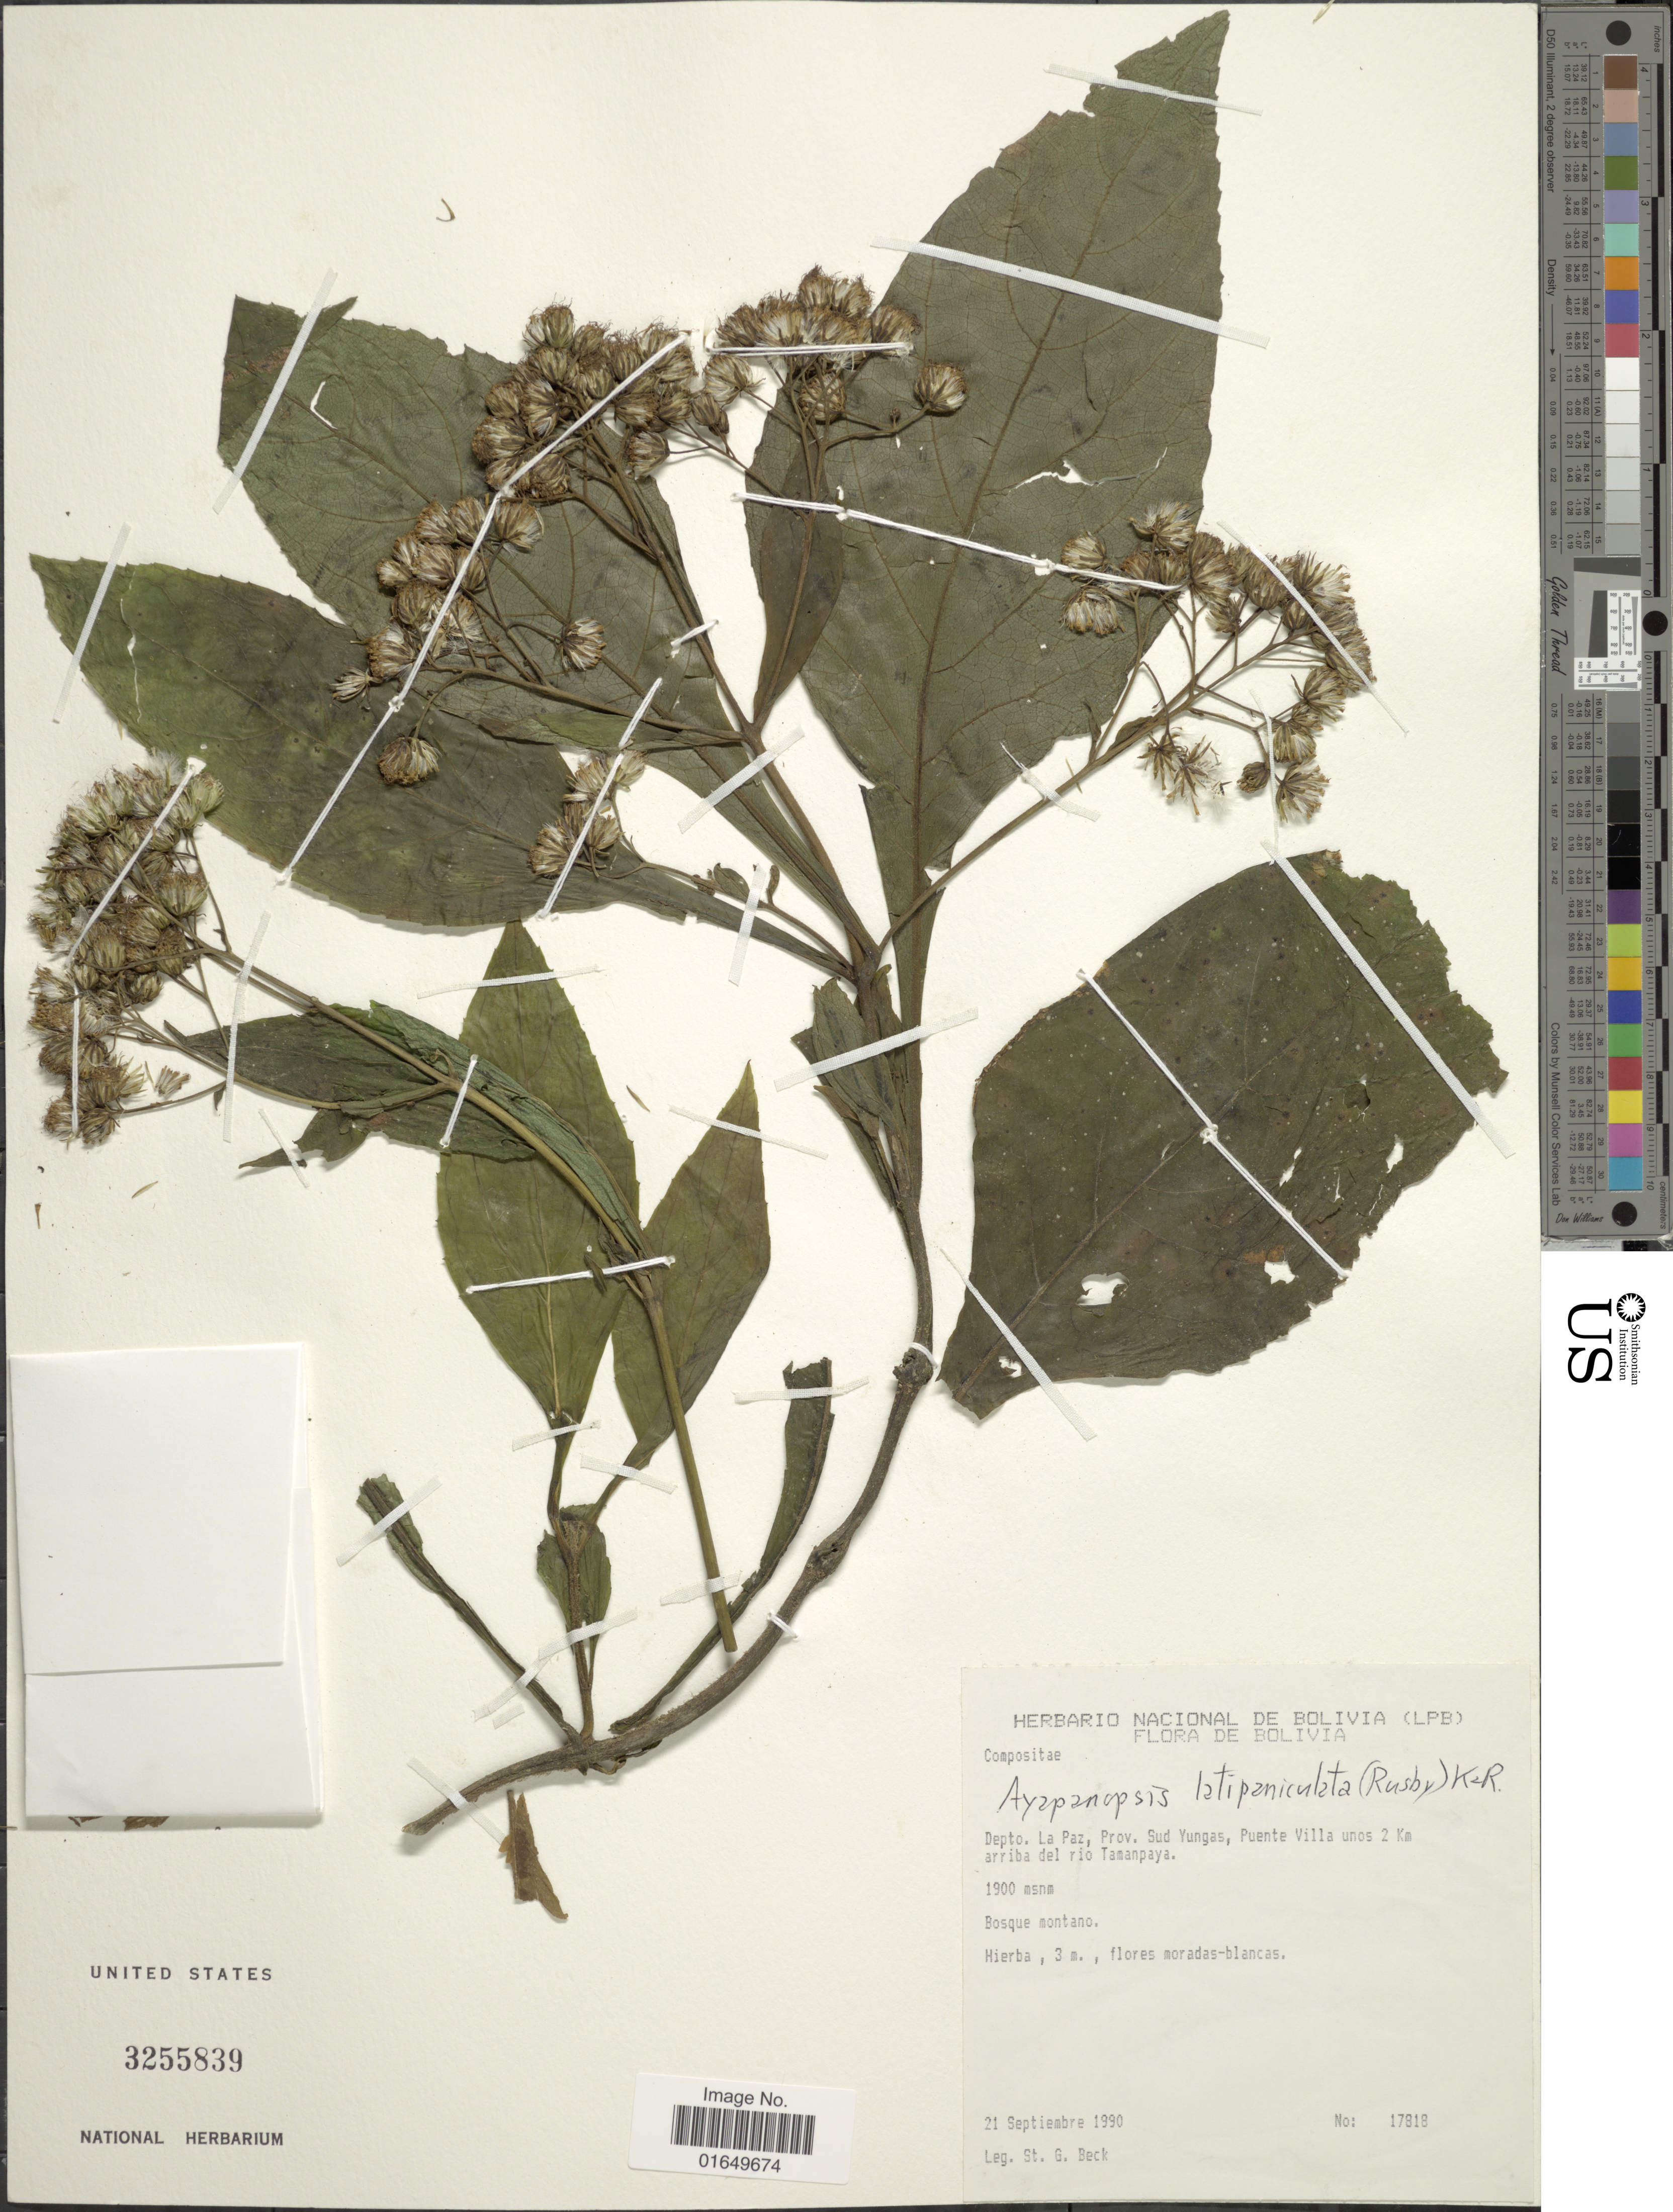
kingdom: Plantae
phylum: Tracheophyta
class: Magnoliopsida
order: Asterales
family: Asteraceae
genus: Ayapanopsis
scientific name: Ayapanopsis latipaniculata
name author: (Rusby) R.M. King & H. Rob.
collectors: S. G. Beck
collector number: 17818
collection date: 1990-09-21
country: Bolivia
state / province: La Paz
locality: Prov. Sud Yungas, Puente Villa unos 2 Km arriba del rio Tamanpaya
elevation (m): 1900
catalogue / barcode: US 3255839